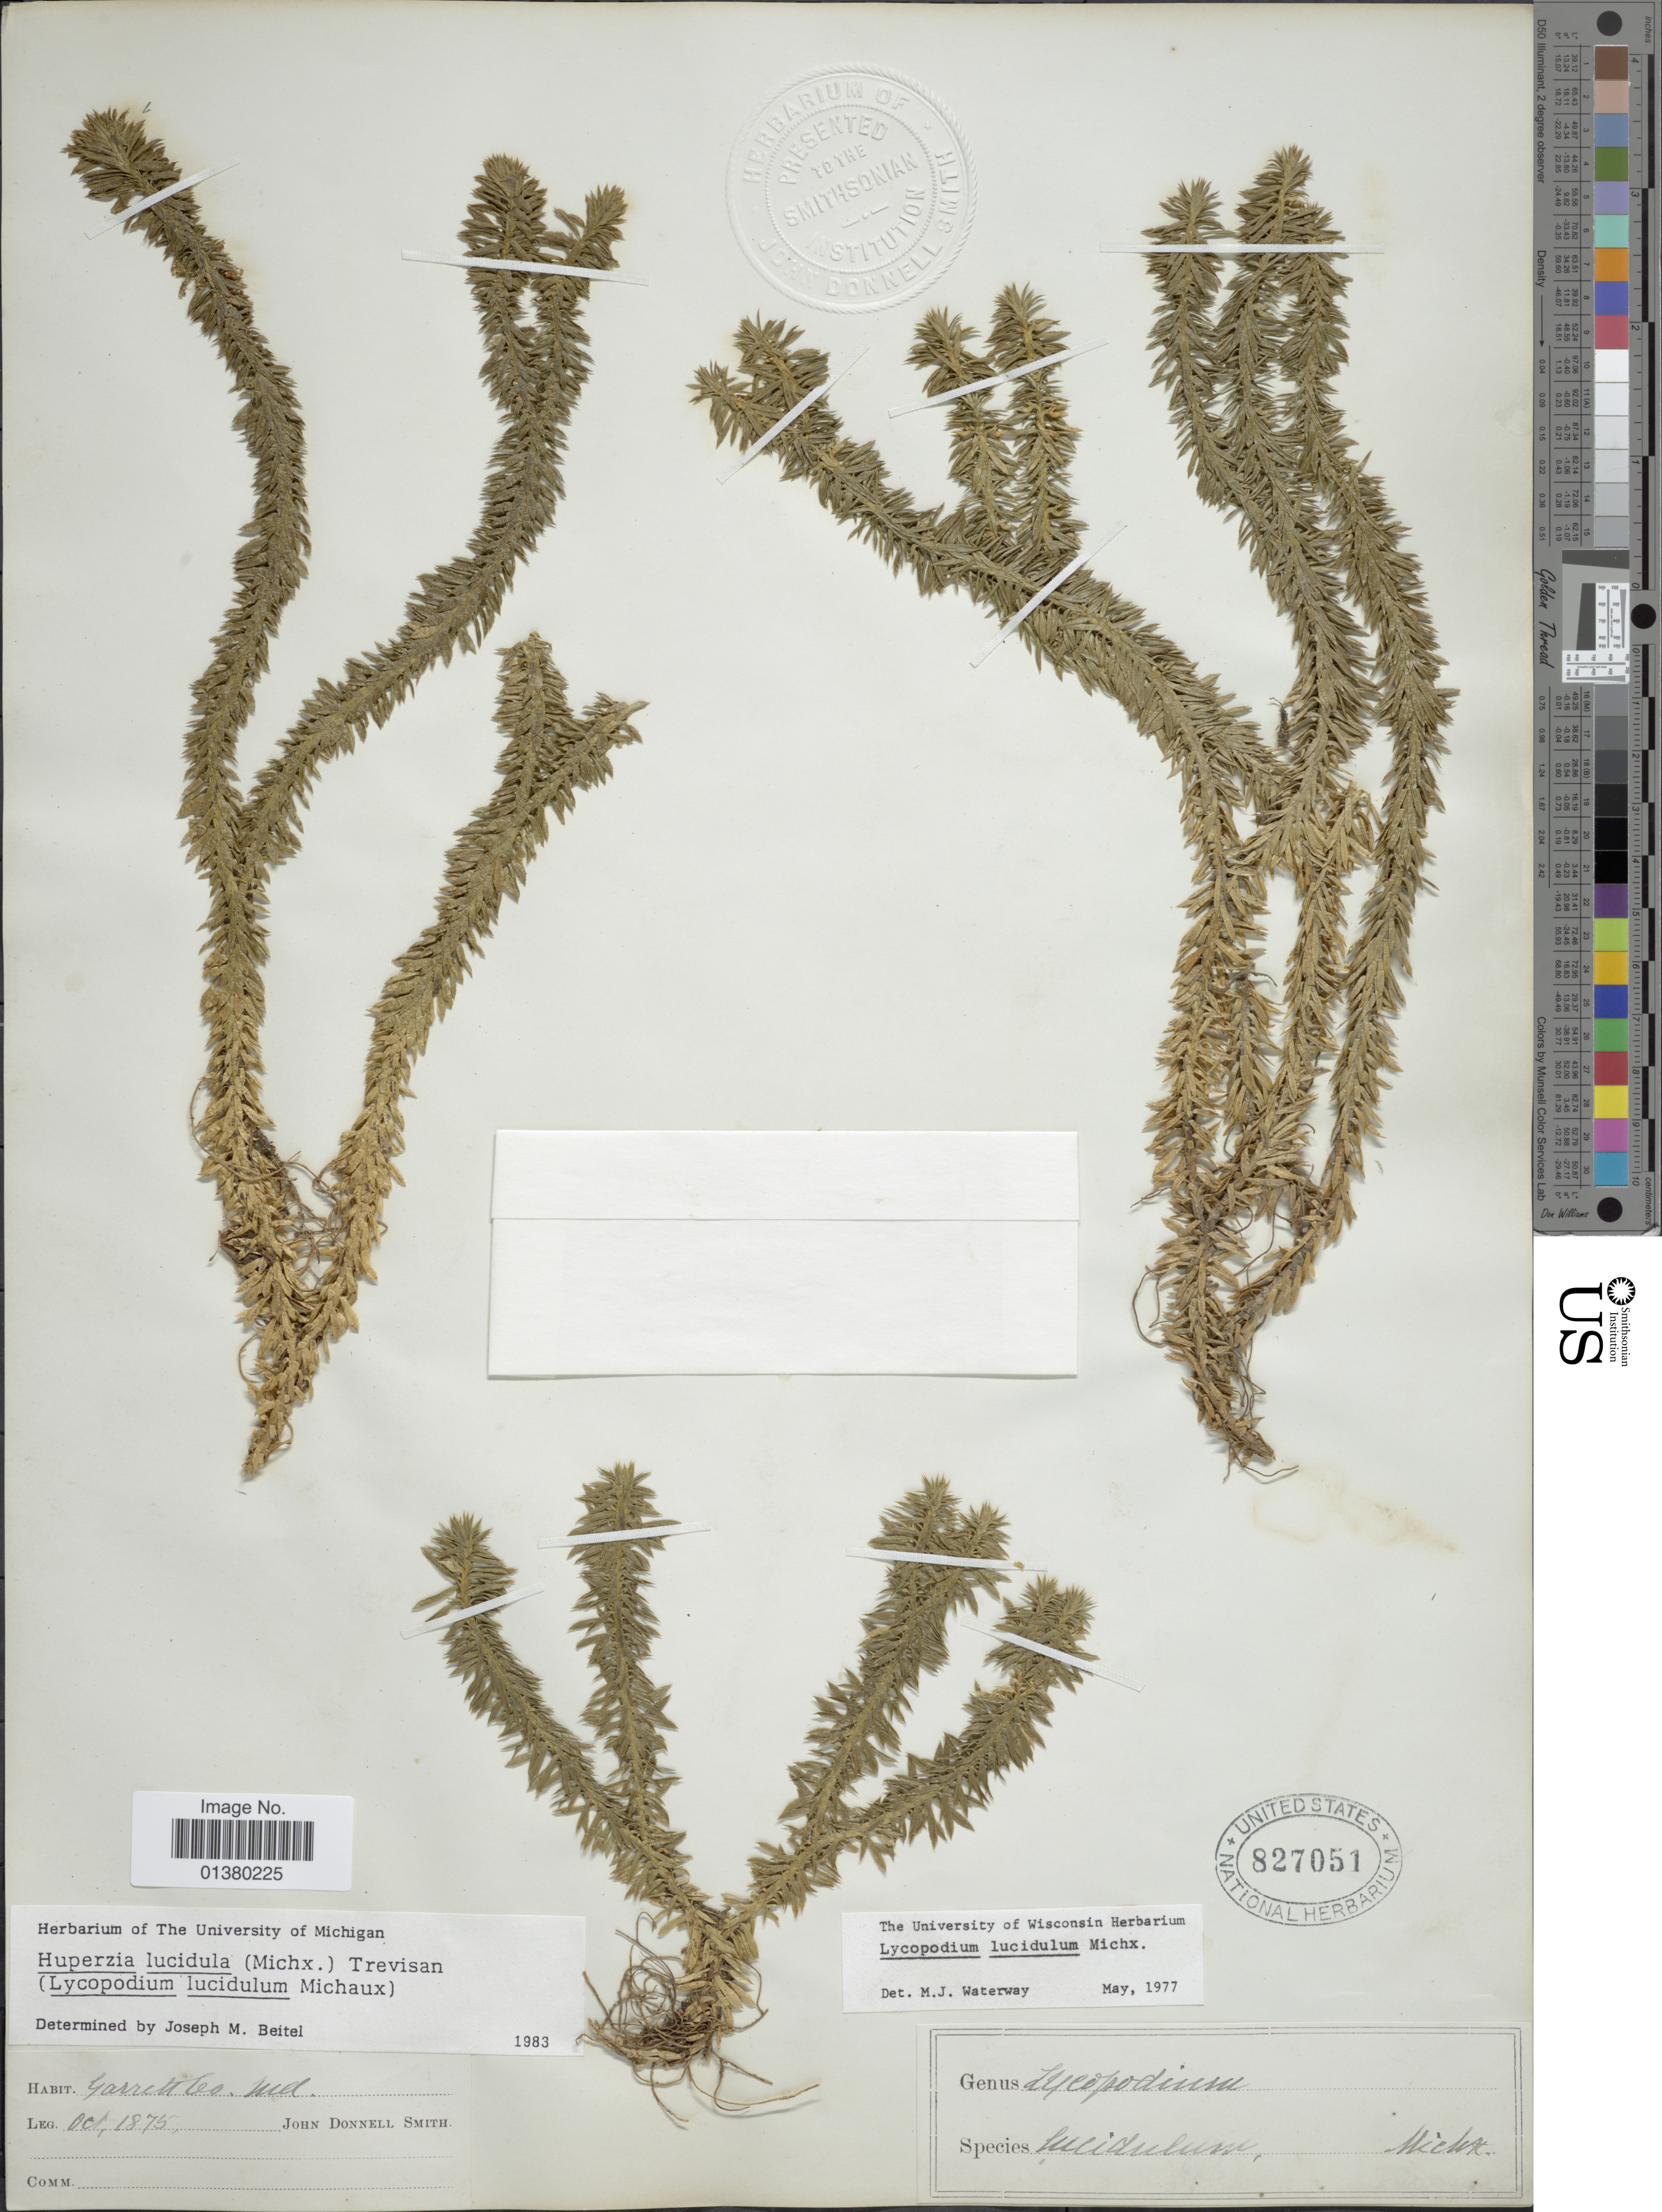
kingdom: Plantae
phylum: Tracheophyta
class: Lycopodiopsida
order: Lycopodiales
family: Lycopodiaceae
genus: Huperzia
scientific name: Huperzia lucidula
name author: (Michx.) Trevis.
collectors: J. Donnell Smith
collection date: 1875-10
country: United States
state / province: Maryland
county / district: Garrett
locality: Garrett Co.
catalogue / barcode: US 827051